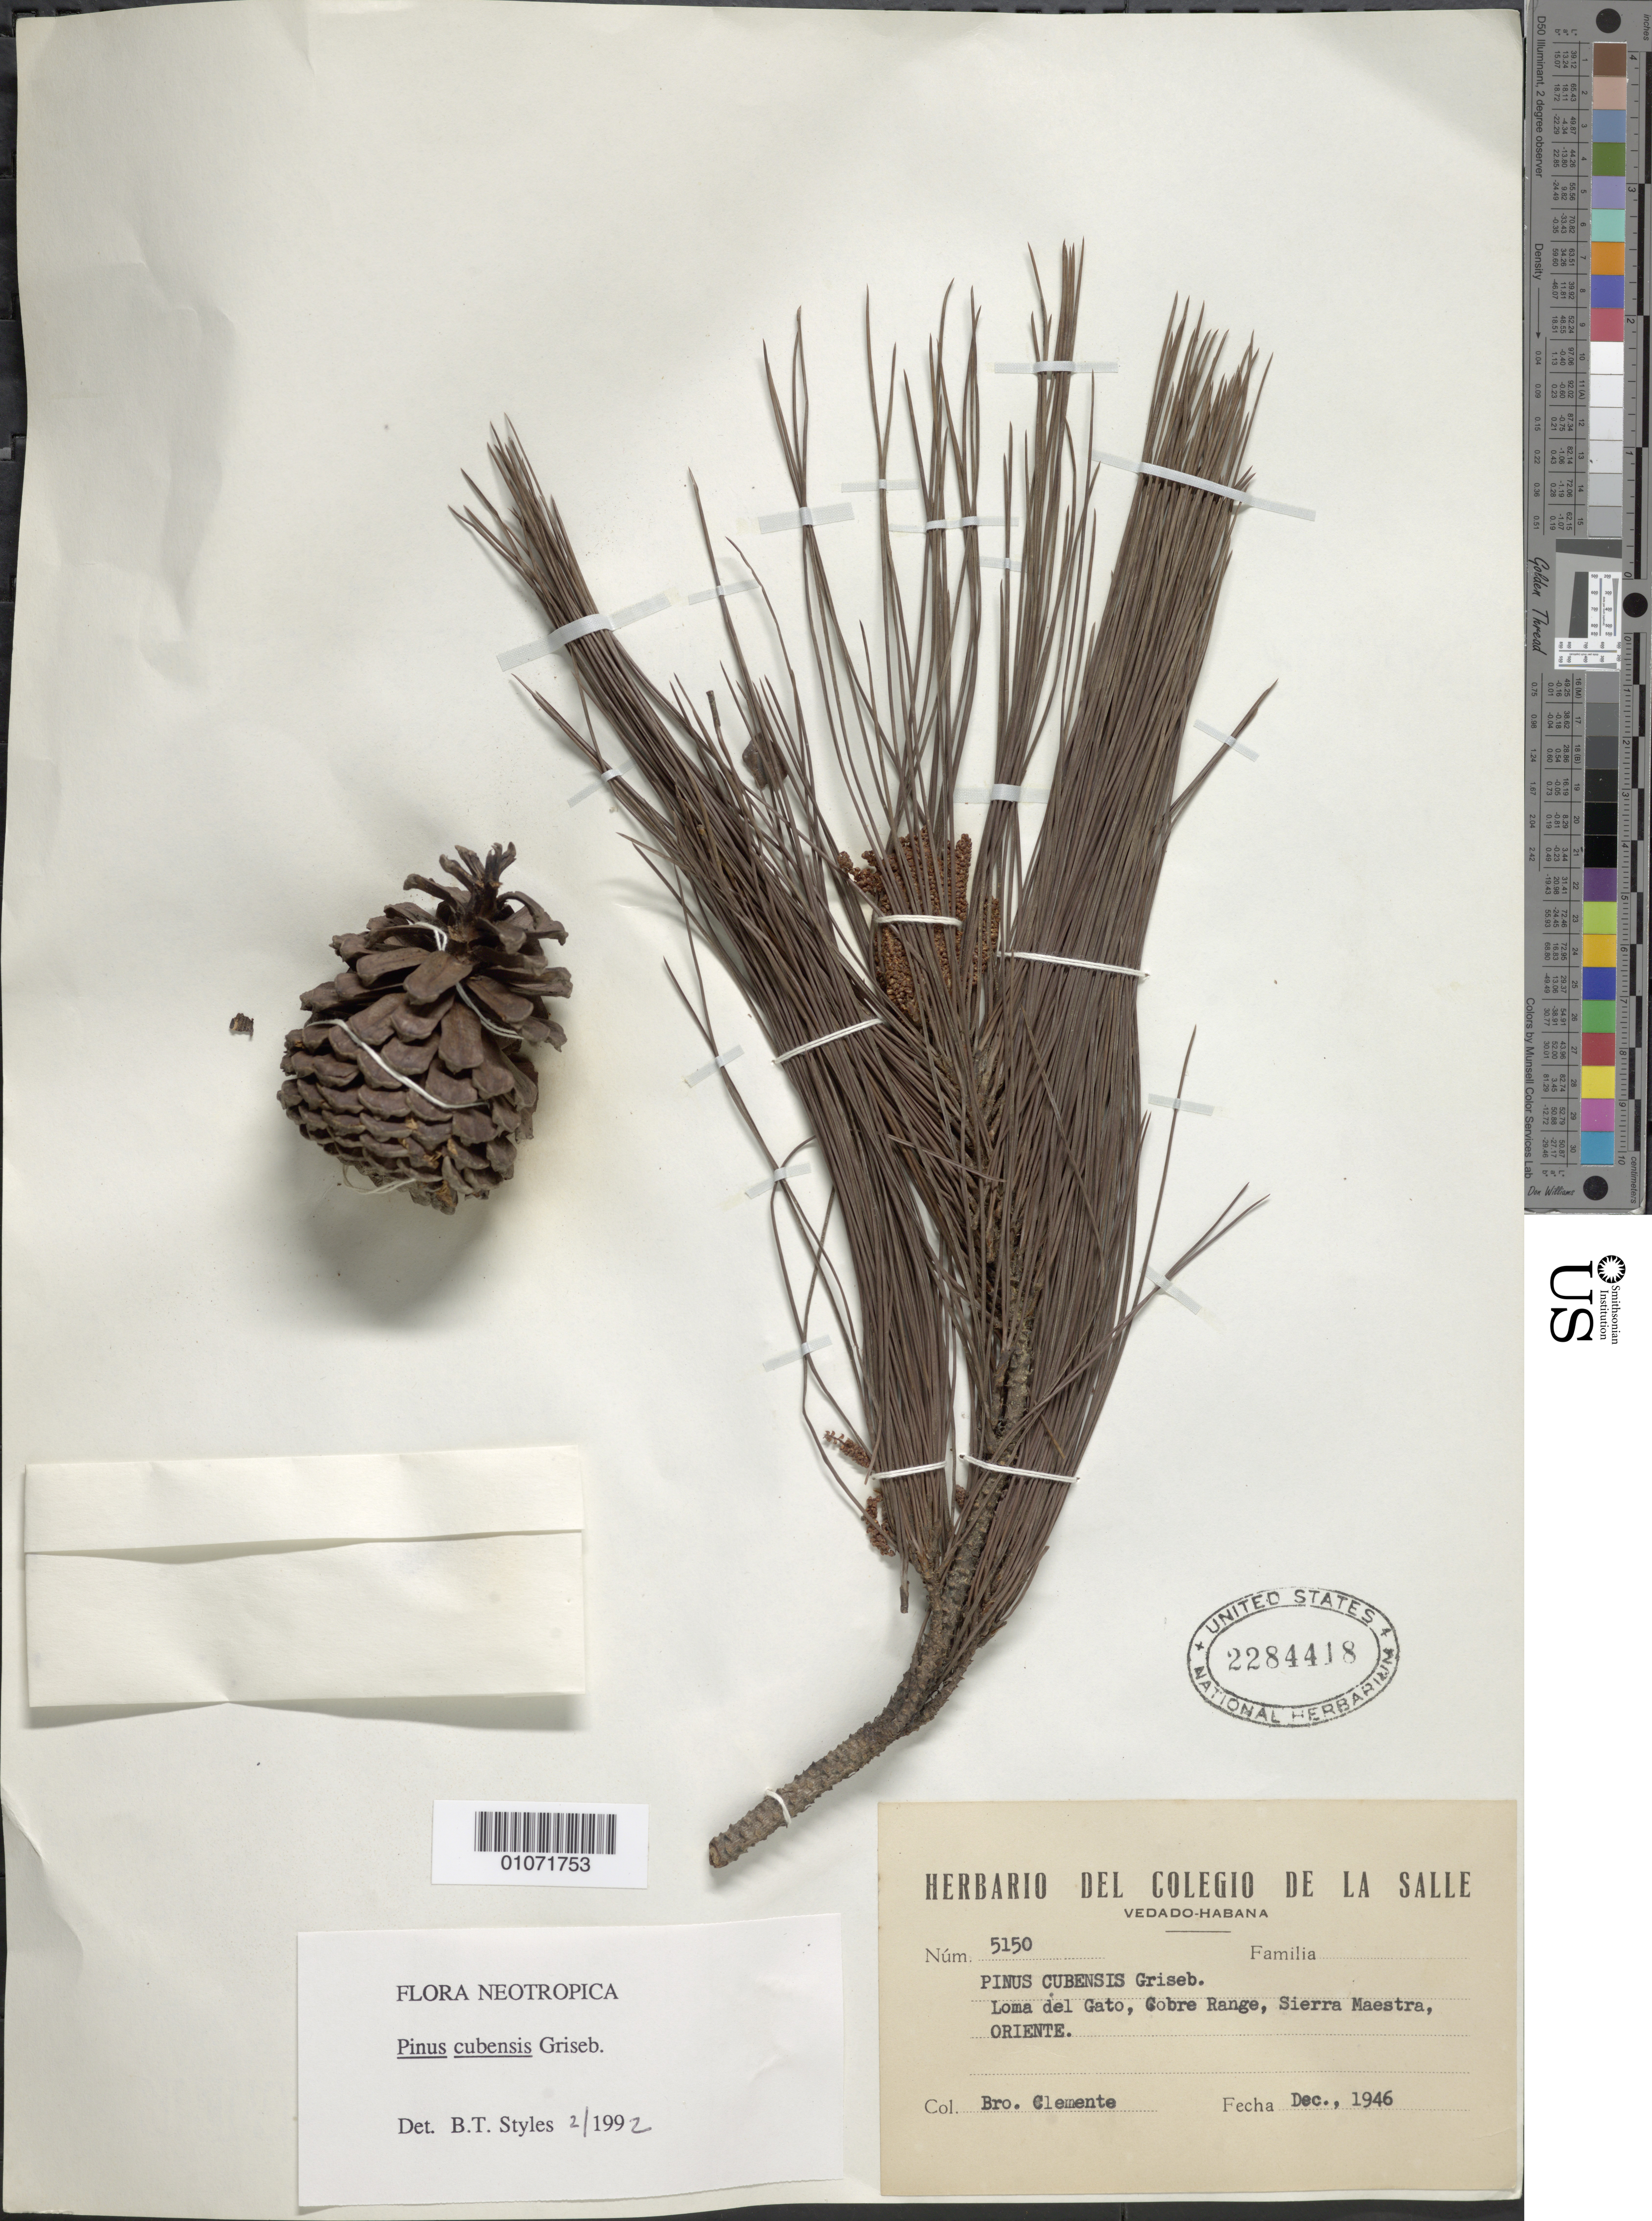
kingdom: Plantae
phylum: Tracheophyta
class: Pinopsida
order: Pinales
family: Pinaceae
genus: Pinus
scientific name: Pinus cubensis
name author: Griseb.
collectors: B. Clement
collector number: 5150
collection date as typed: Dec 1946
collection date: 1946-12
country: Cuba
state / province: Oriente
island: Cuba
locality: loma del gato, Gobre Range, Sierra Maestra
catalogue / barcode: US 2284418